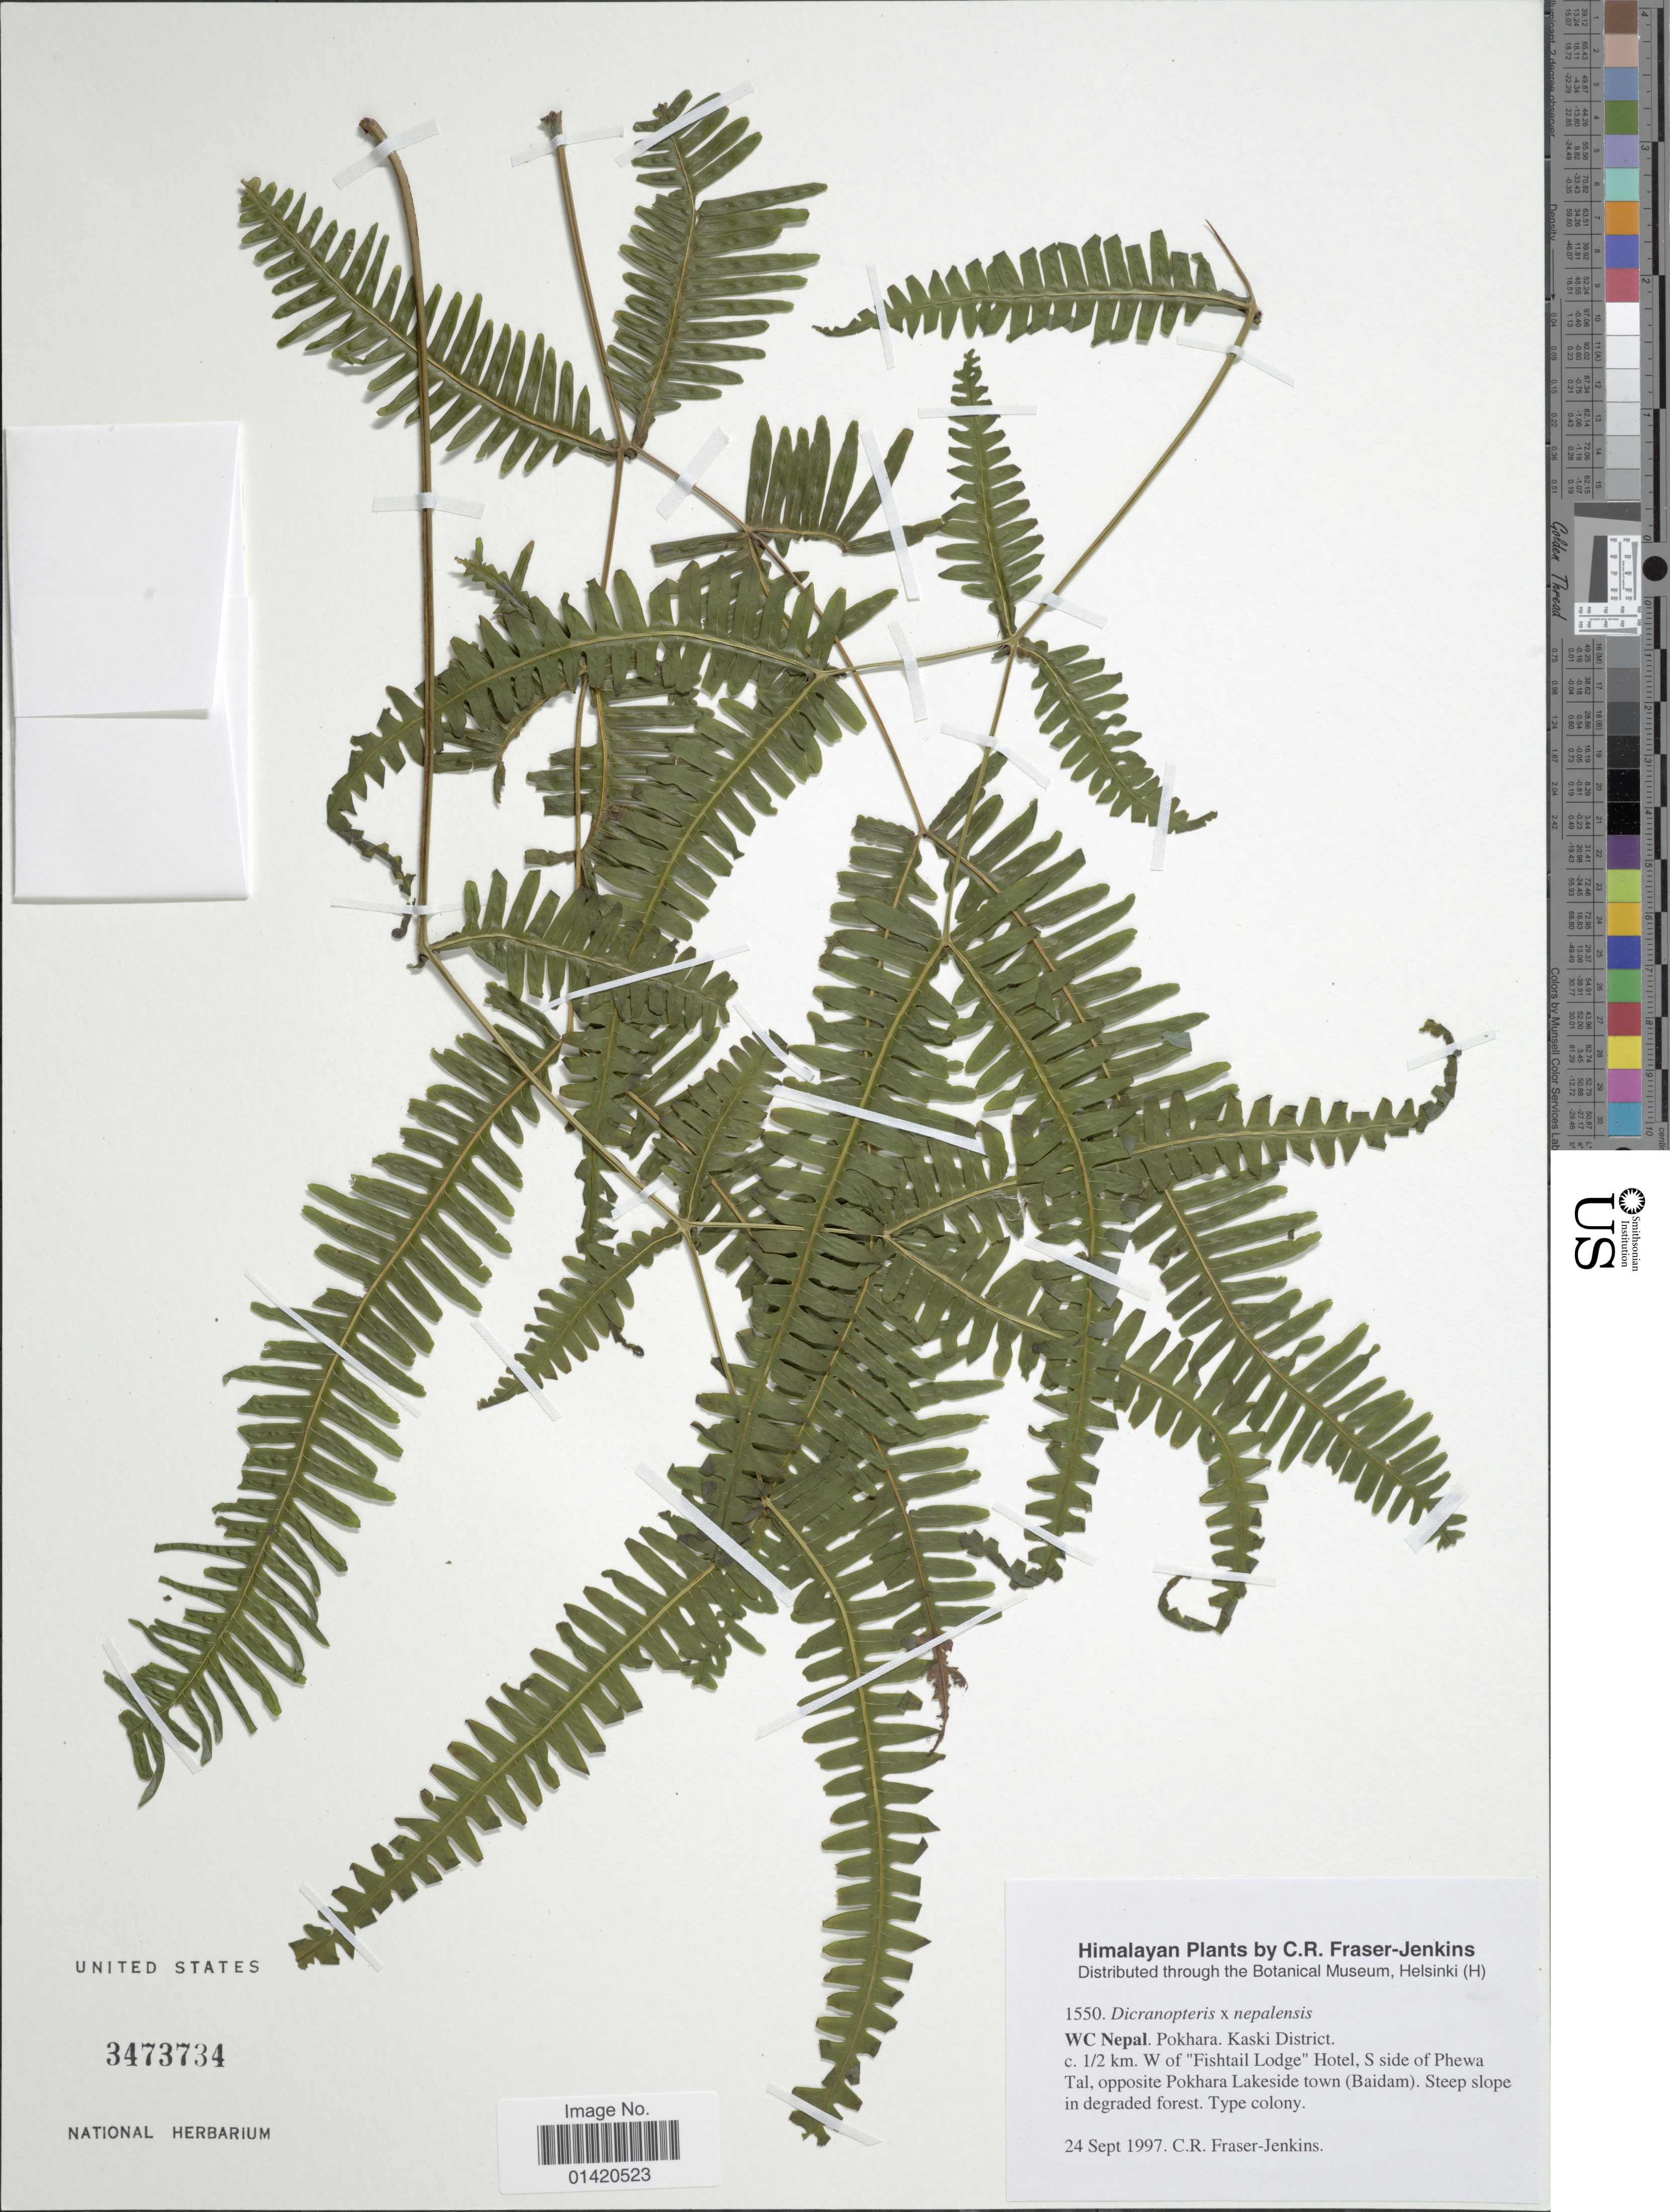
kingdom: Plantae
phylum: Tracheophyta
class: Polypodiopsida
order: Gleicheniales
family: Gleicheniaceae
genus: Dicranopteris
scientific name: Dicranopteris x nepalensis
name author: Fraser-Jenk.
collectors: C. R. Fraser-Jenkins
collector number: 1550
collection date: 1997-09-24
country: Nepal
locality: WC Nepal. Pokhara. Kaski District. c ½ km W of 'Fishtail Lodge' Hotel, S side of Phewa Tal, opposite Pokhara Lakeside town (Baidam)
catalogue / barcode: US 3473734